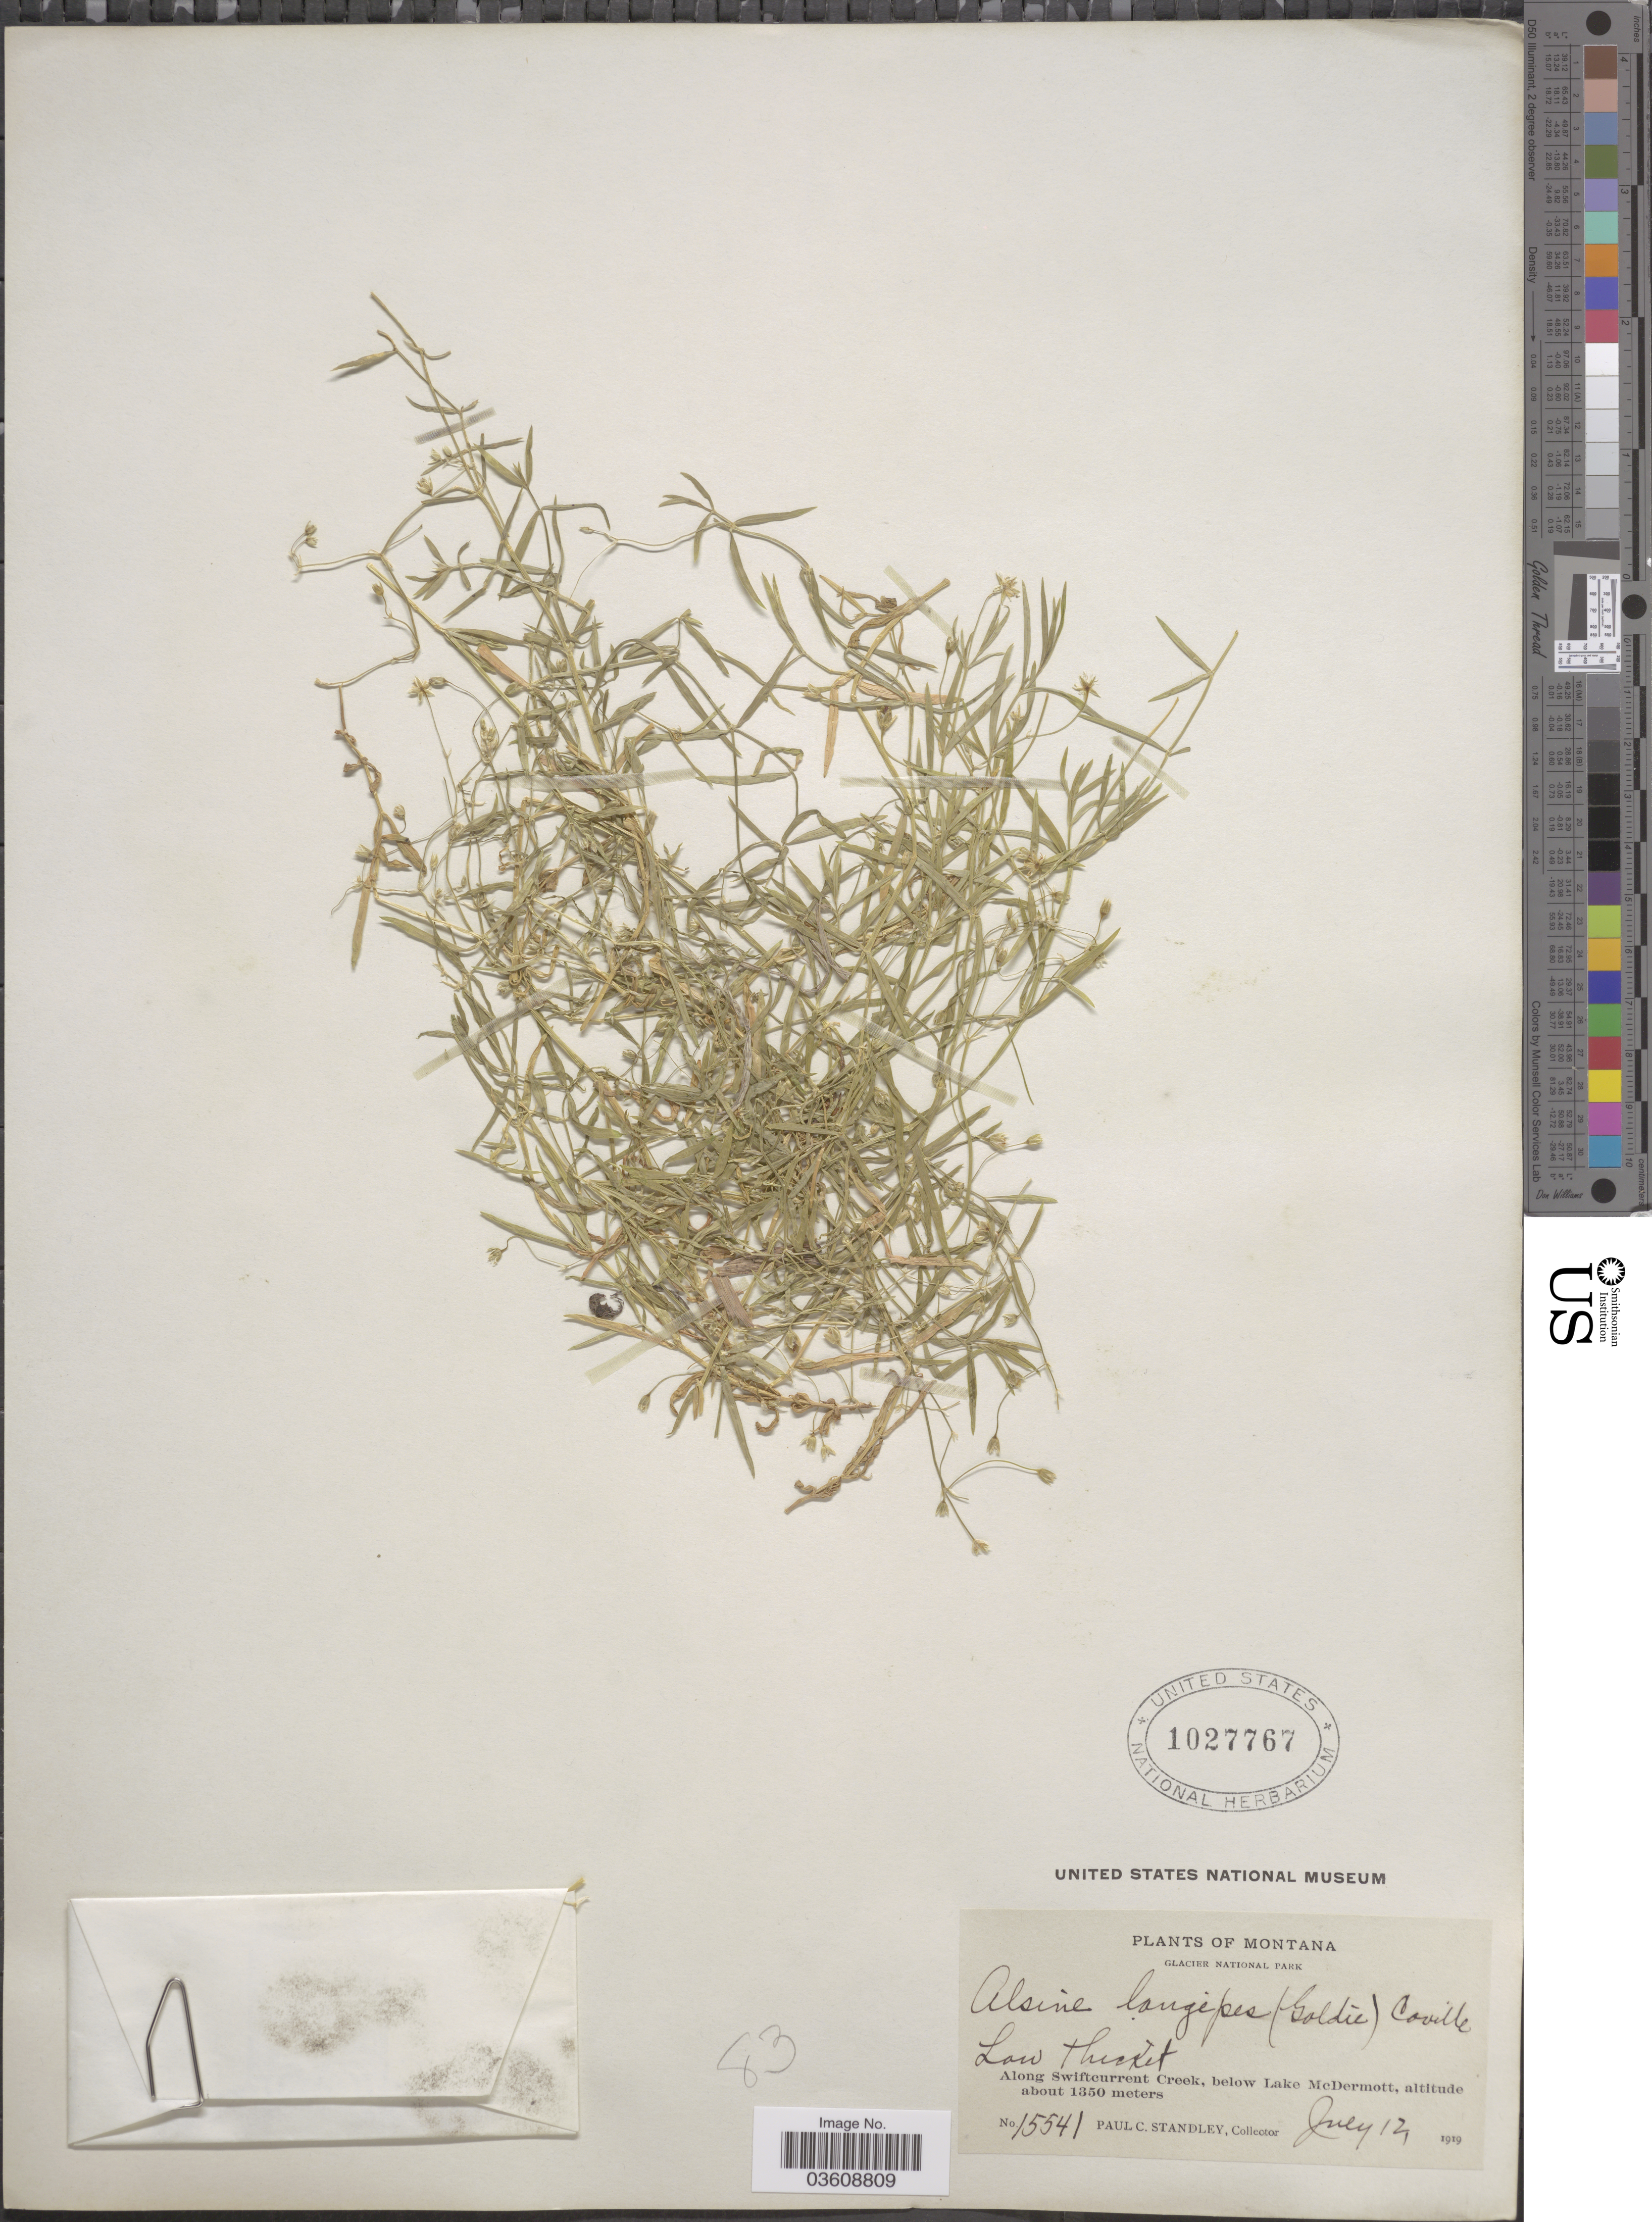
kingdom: Plantae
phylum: Tracheophyta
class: Magnoliopsida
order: Caryophyllales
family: Caryophyllaceae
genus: Stellaria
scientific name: Stellaria longipes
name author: Goldie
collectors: P. C. Standley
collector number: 15541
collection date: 1919-07-12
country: United States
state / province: Montana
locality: Glacier National Park. Along Swiftcurrent Creek, below Lake McDermott.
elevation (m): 1350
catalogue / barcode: US 1027767